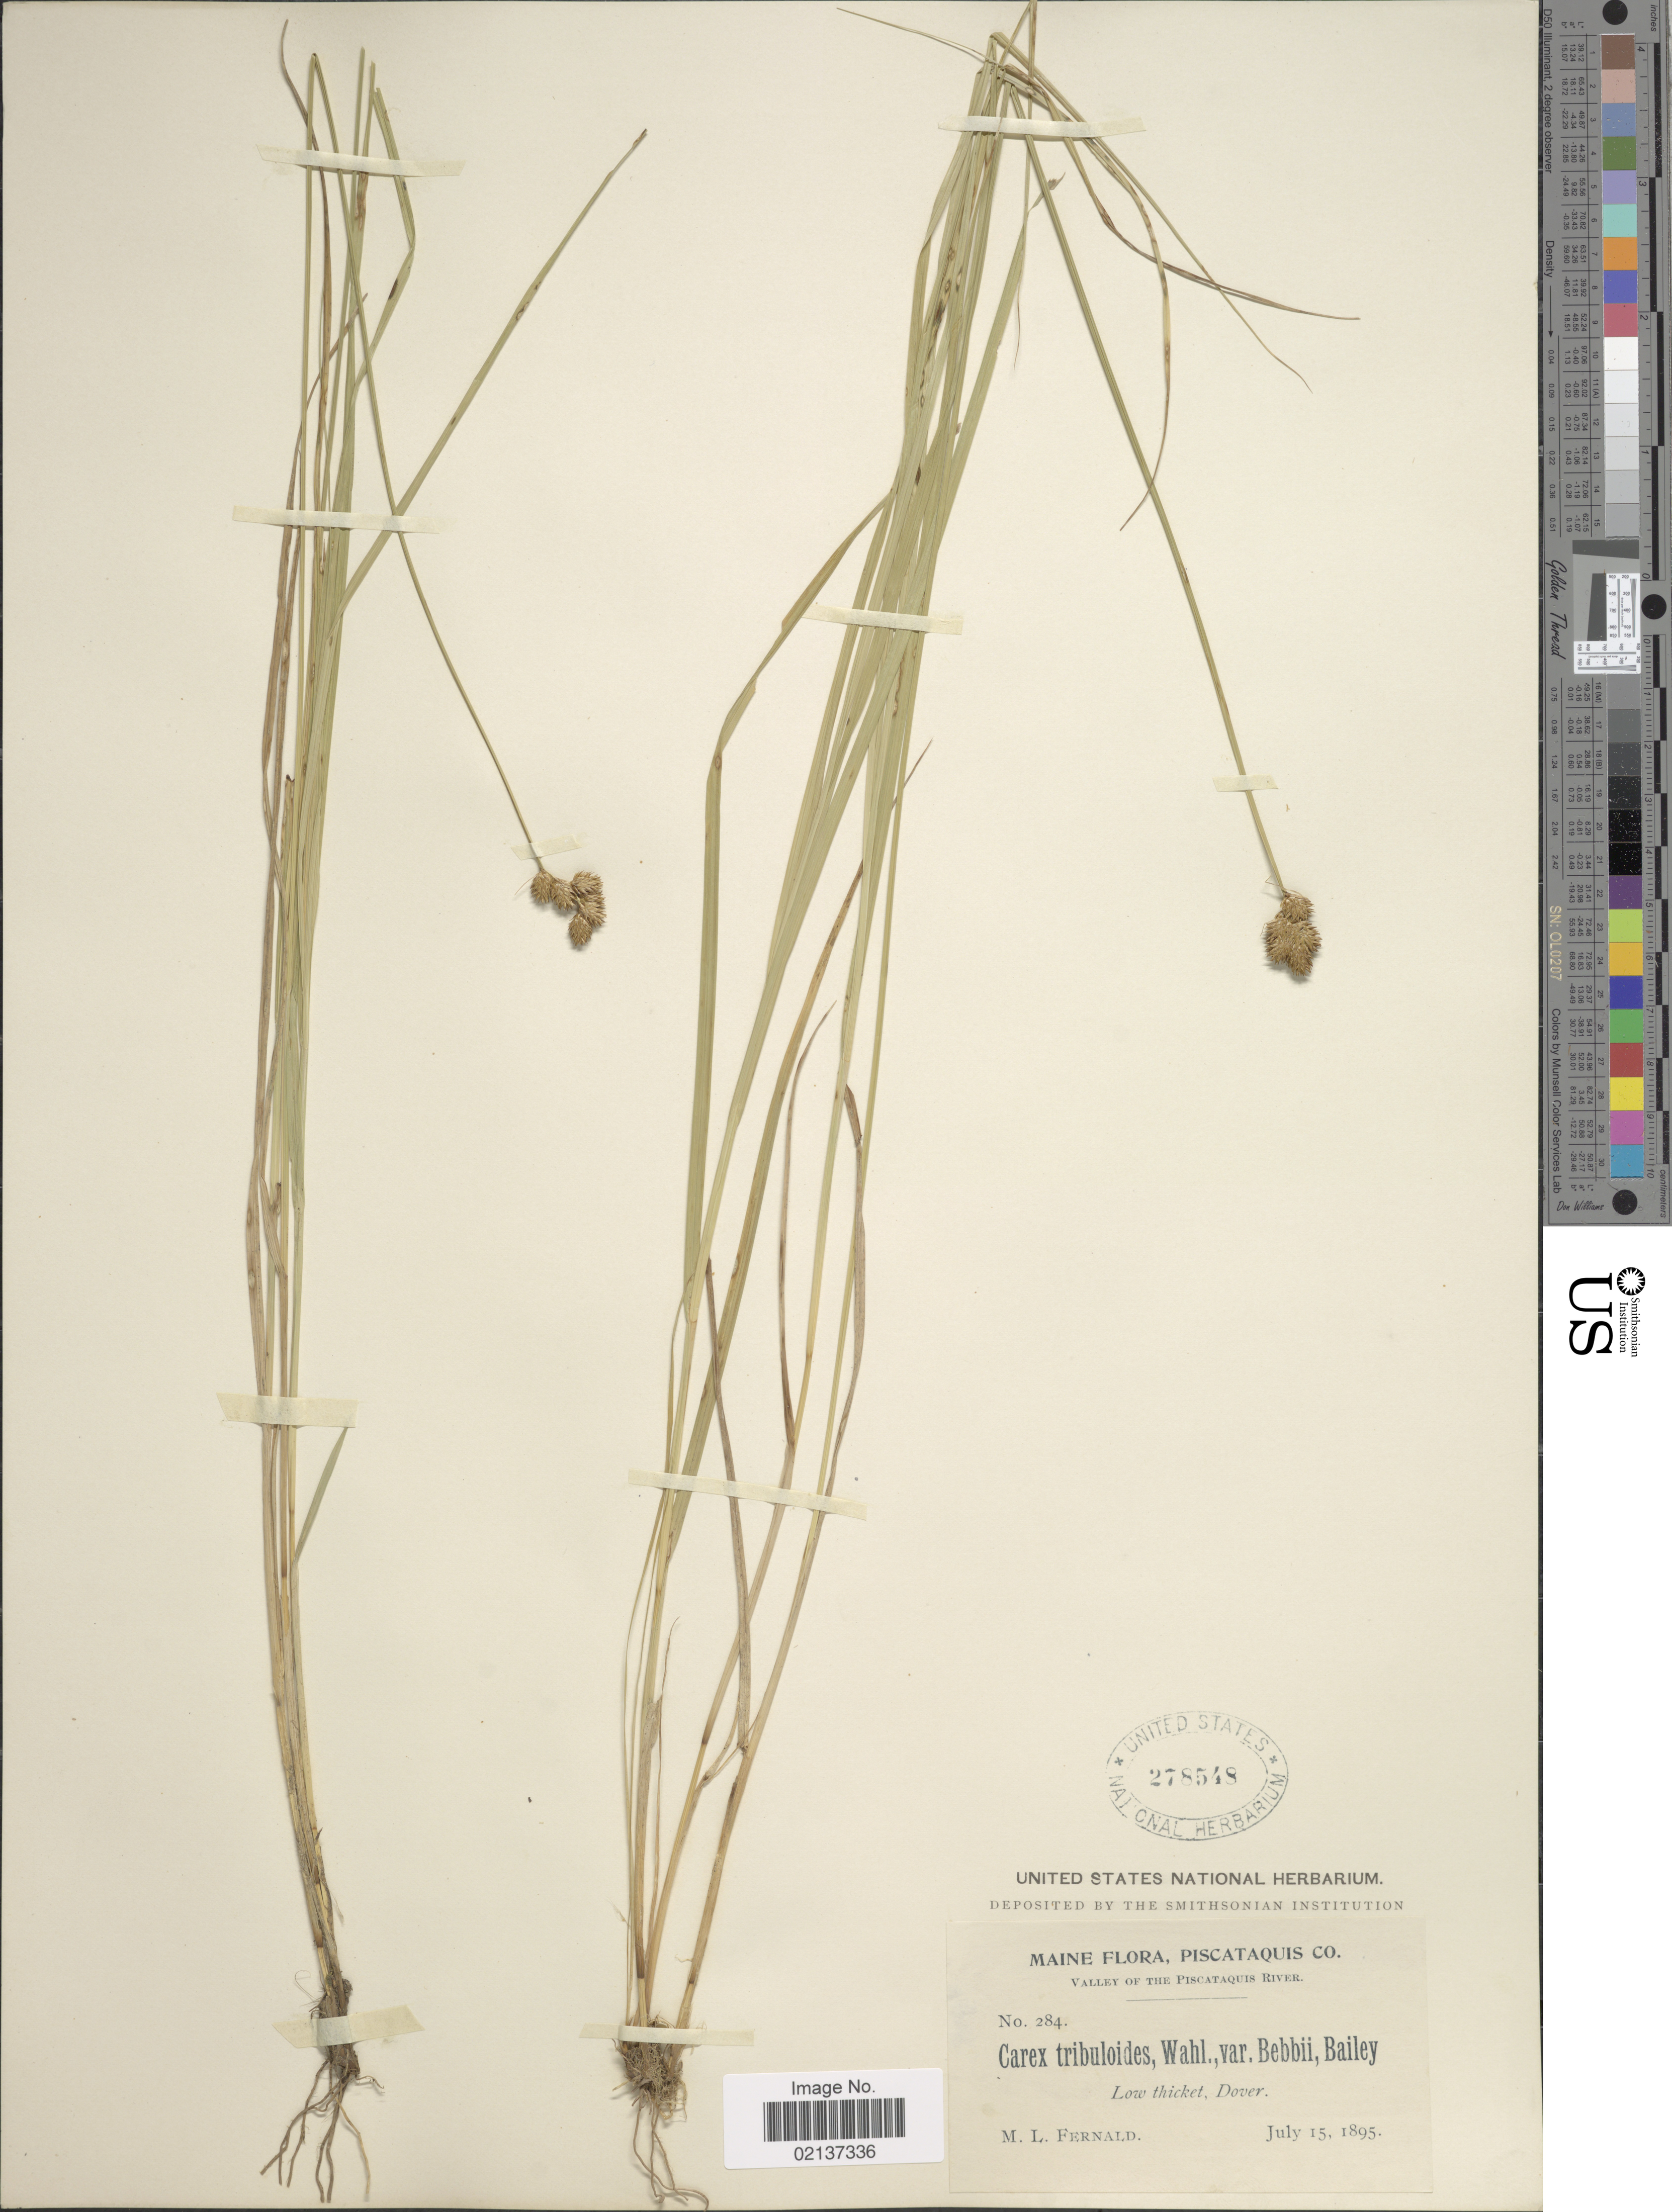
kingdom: Plantae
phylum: Tracheophyta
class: Liliopsida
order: Poales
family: Cyperaceae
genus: Carex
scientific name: Carex bebbii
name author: (L.H. Bailey) Olney ex Fernald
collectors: M. L. Fernald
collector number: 284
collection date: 1895-07-15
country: United States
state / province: Maine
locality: Piscataquis Co, Valley of the Piscataquis River, Dover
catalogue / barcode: US 278548